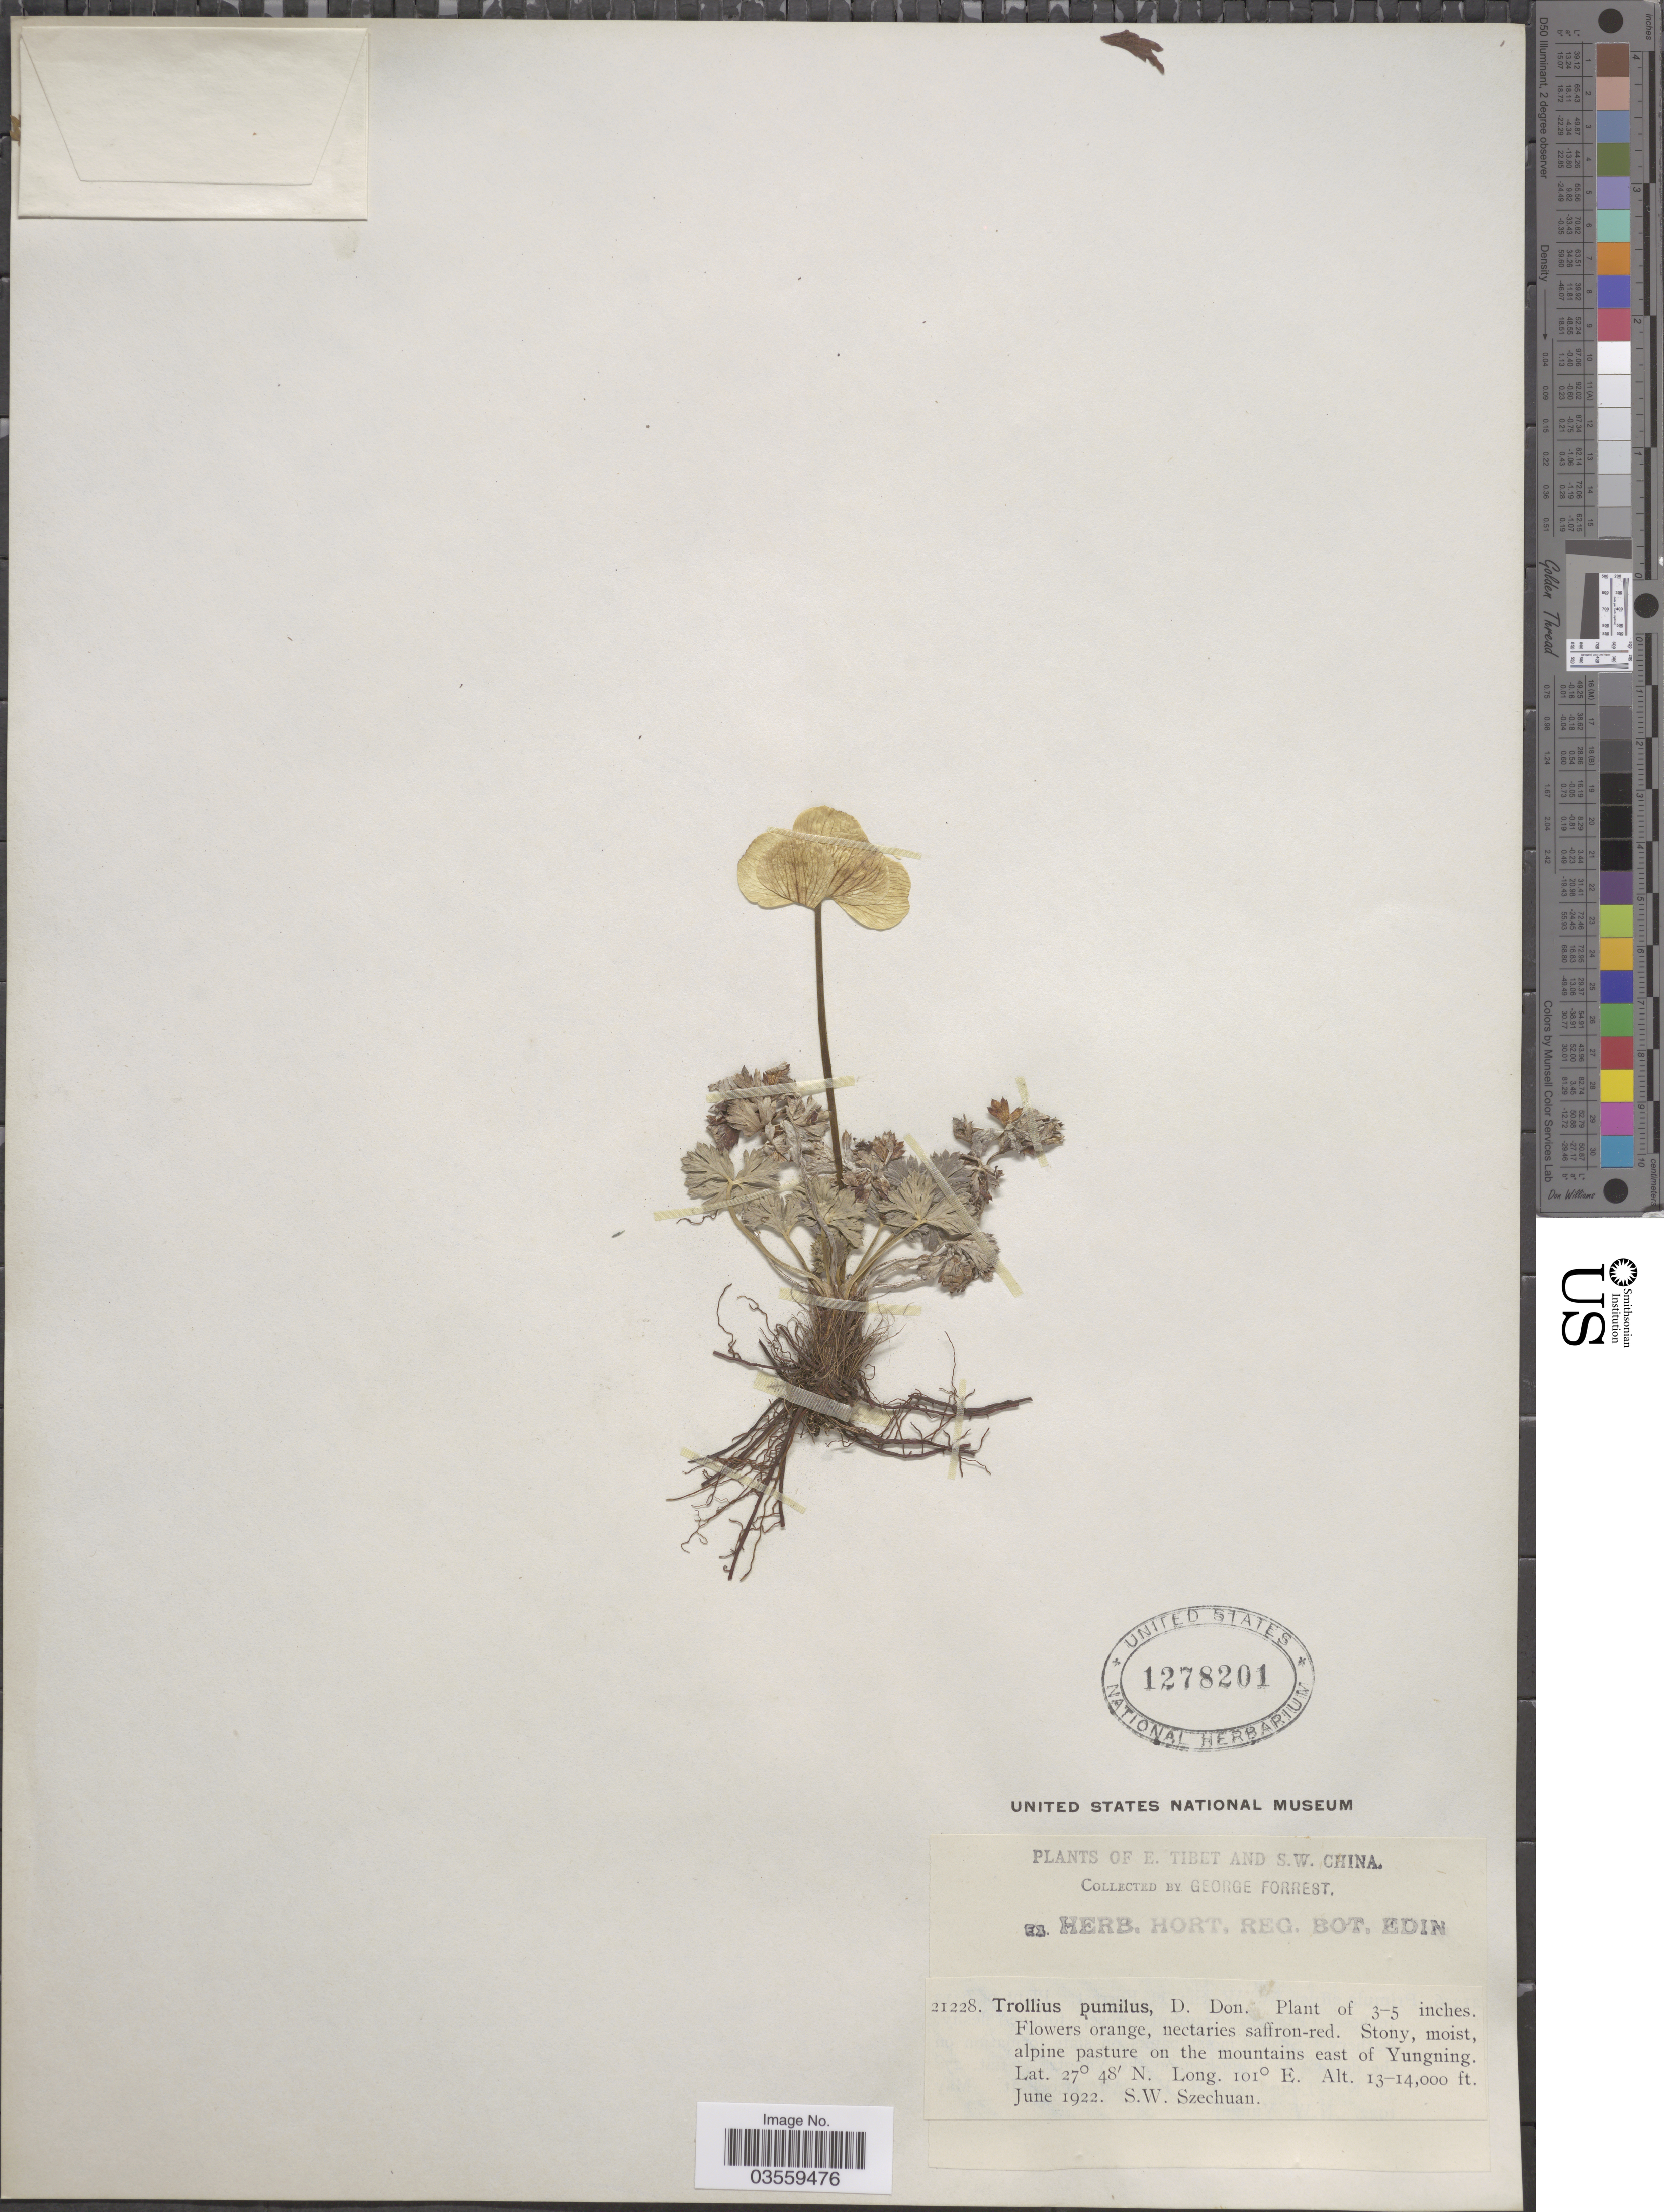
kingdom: Plantae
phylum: Tracheophyta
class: Magnoliopsida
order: Ranunculales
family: Ranunculaceae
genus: Trollius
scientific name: Trollius pumilus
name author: D. Don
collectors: G. Forrest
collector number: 21228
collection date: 1922-06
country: China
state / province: Sichuan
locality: E. Tibet and S.W. China. Alpine pasture on the mountains east of Yungning.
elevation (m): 3962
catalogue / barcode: US 1278201